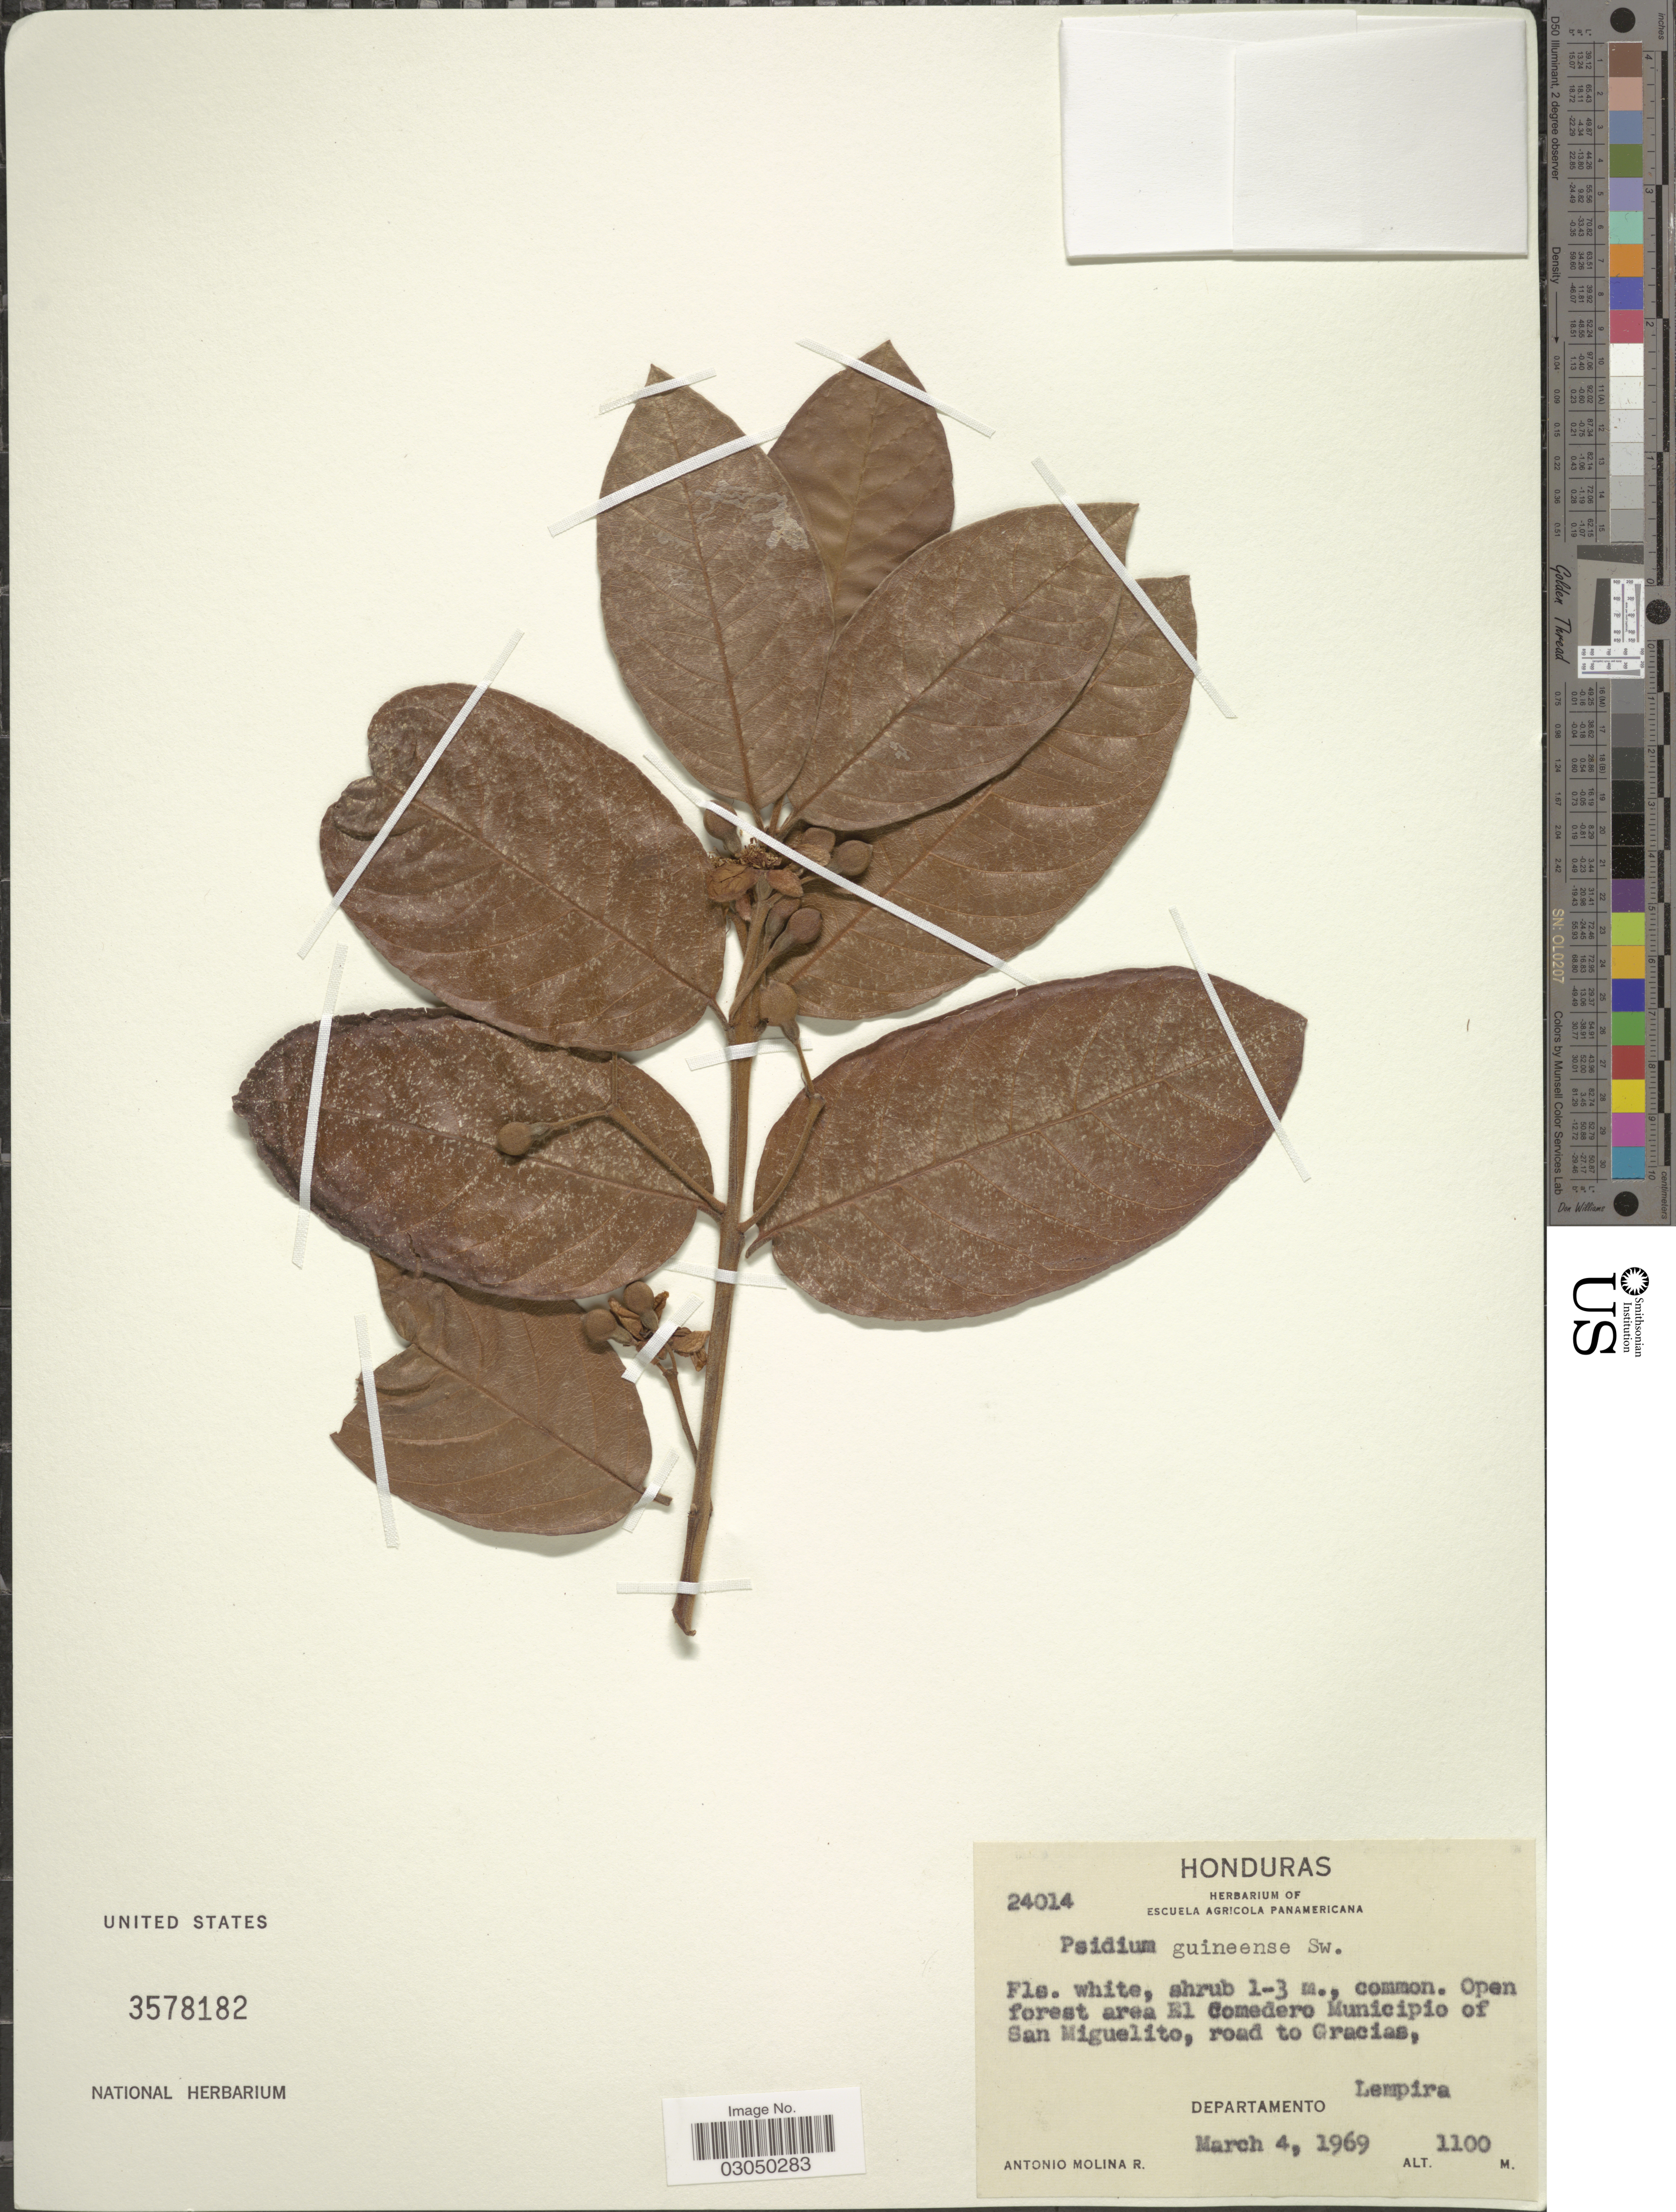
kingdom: Plantae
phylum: Tracheophyta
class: Magnoliopsida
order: Myrtales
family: Myrtaceae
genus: Psidium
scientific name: Psidium guineense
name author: Sw.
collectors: A. Molina R.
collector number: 24014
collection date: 1969-03-04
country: Honduras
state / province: Lempira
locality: Open forest area El Comedero Municipio of San Miguelito, road to Gracias, Departamento Lempira.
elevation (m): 1100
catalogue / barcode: US 3578182